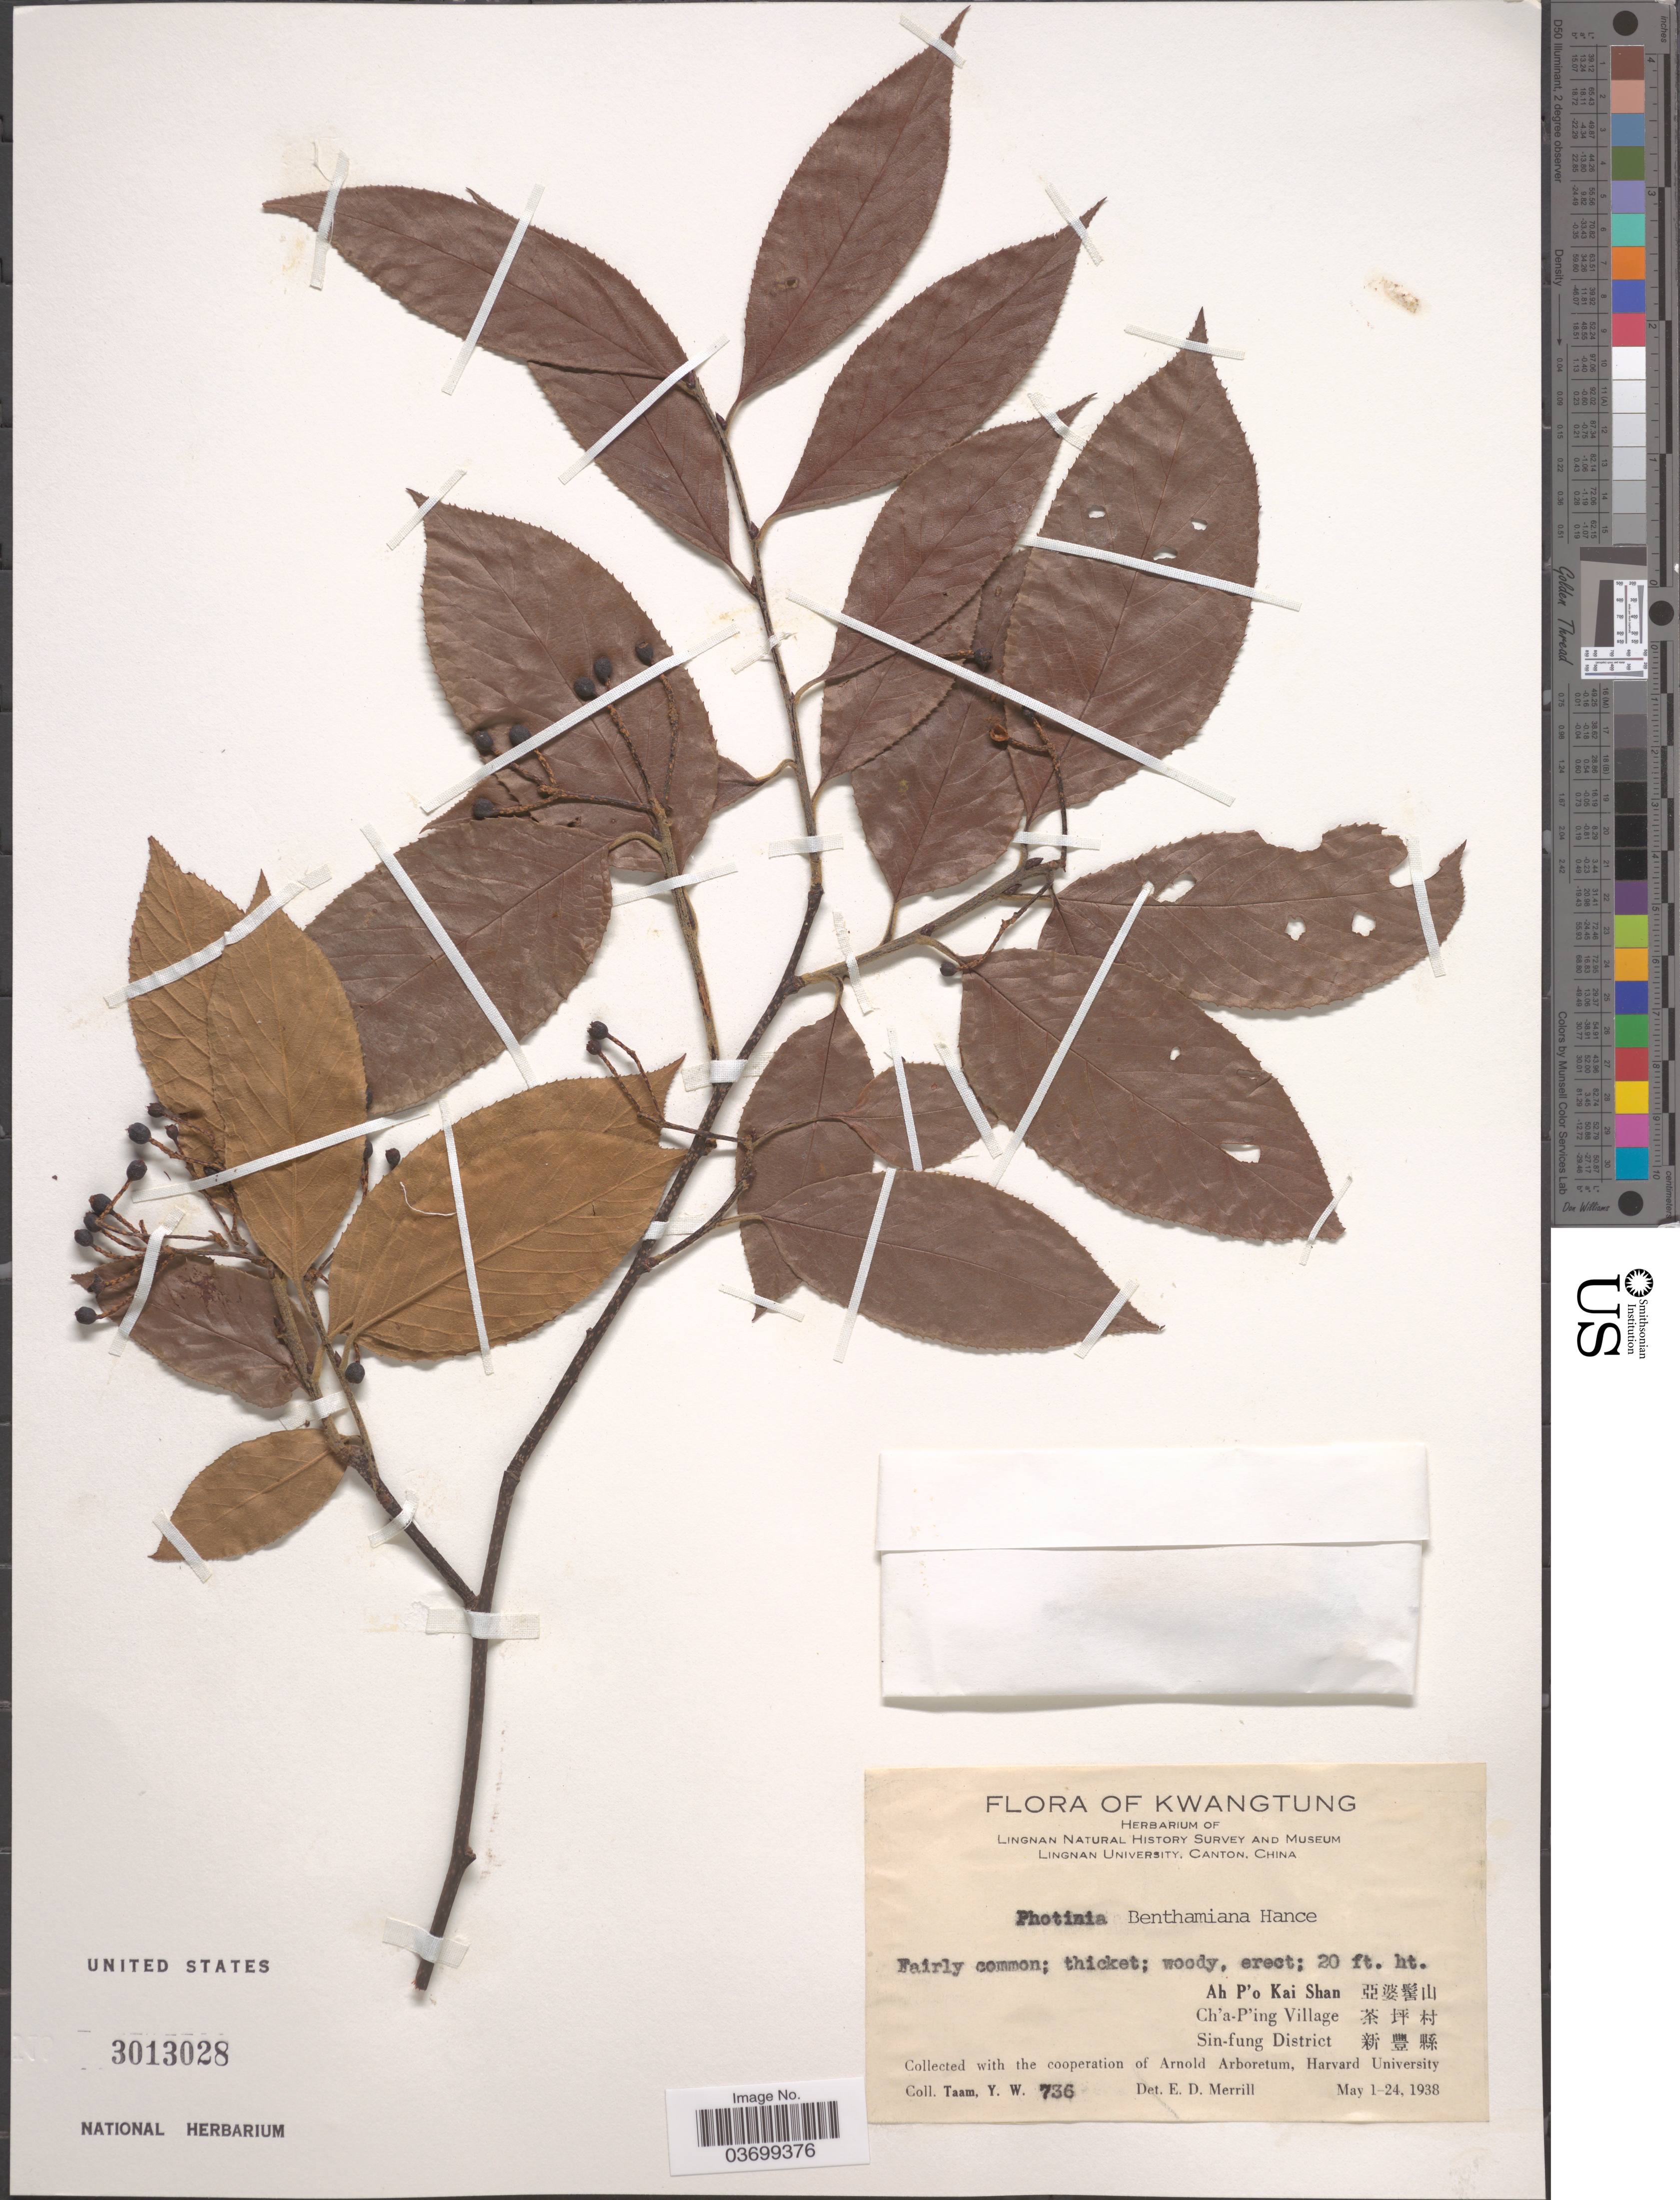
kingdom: Plantae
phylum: Tracheophyta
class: Magnoliopsida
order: Rosales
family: Rosaceae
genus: Photinia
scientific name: Photinia benthamiana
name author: Hance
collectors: Y. W. Taam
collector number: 736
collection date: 1938-05-01/1938-05-24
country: China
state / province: Guangdong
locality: Kwangtung. Ah P'o Kai Shan X. Ch'a-P'ing Village X. Sin-fueng District X.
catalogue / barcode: US 3013028